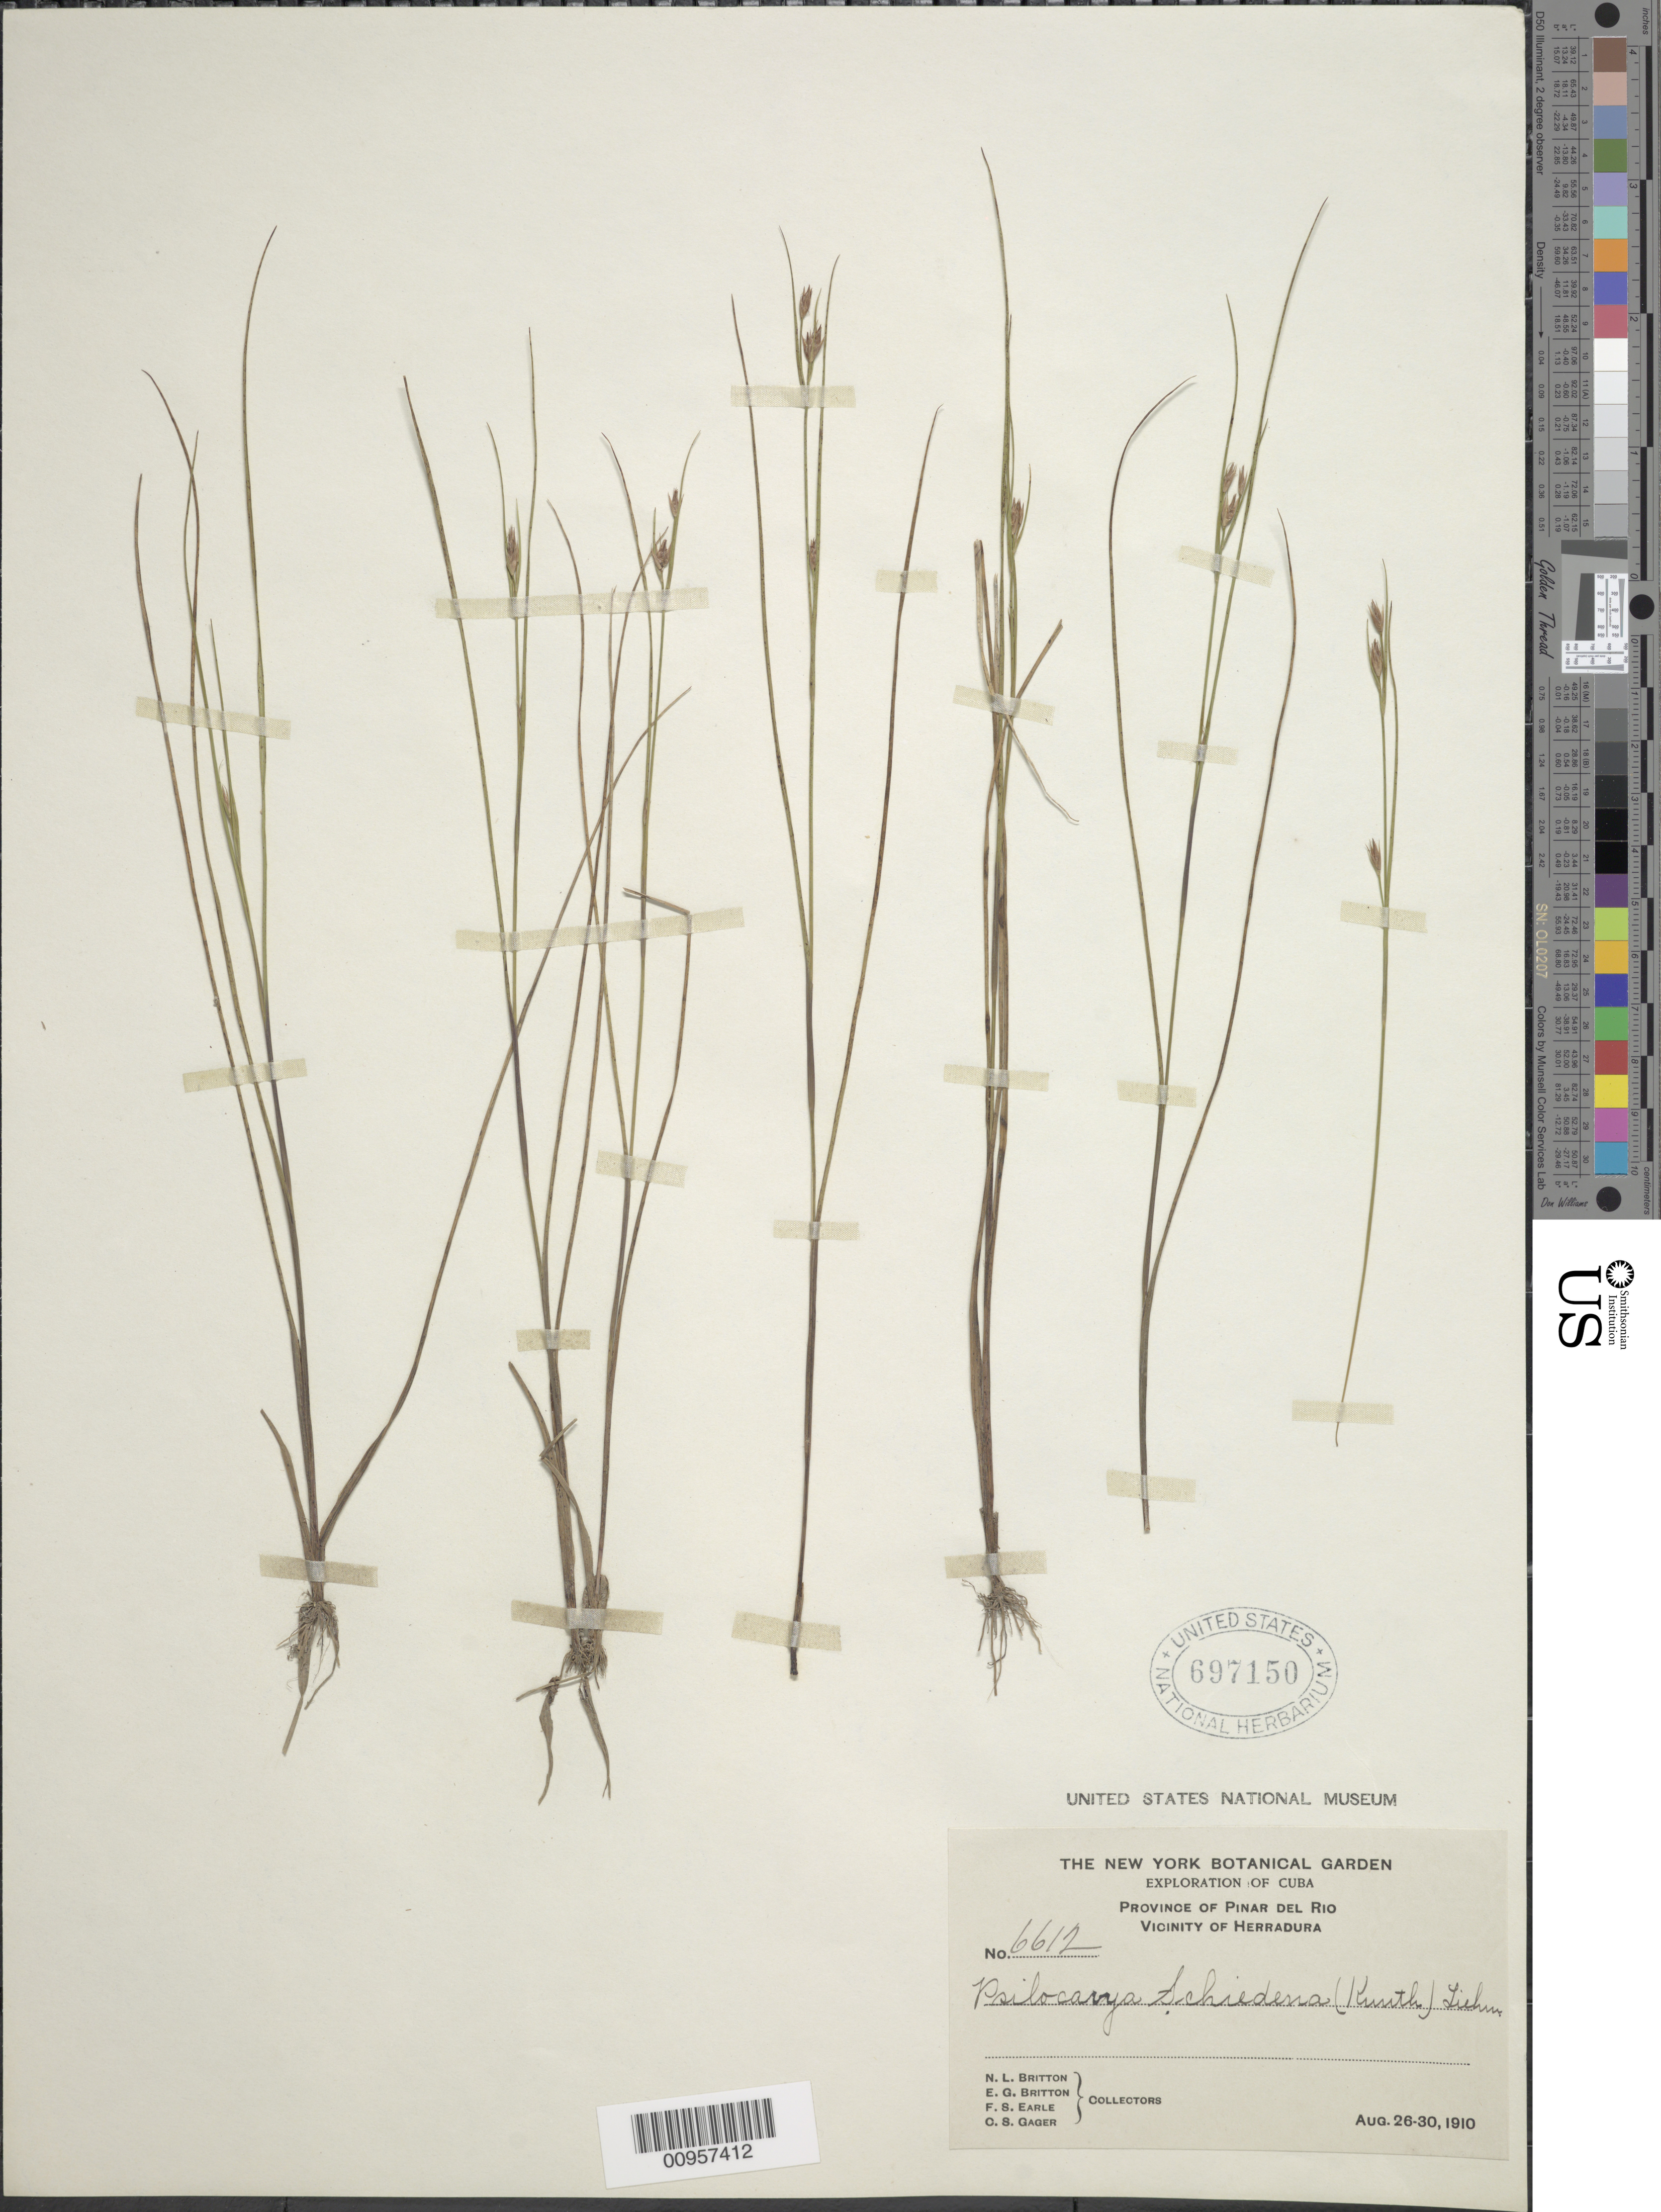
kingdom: Plantae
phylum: Tracheophyta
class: Liliopsida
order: Poales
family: Cyperaceae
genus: Rhynchospora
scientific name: Rhynchospora eximia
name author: (Nees) Boeckeler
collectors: N. Britton, E. G. Britton, F. S. Earle & C. Gager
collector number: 6612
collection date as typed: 26 Aug 1910 to 30 Aug 1910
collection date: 1910-08-26/1910-08-30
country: Cuba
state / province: Pinar del Rio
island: Cuba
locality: Vicinity of Herradura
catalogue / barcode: US 697150